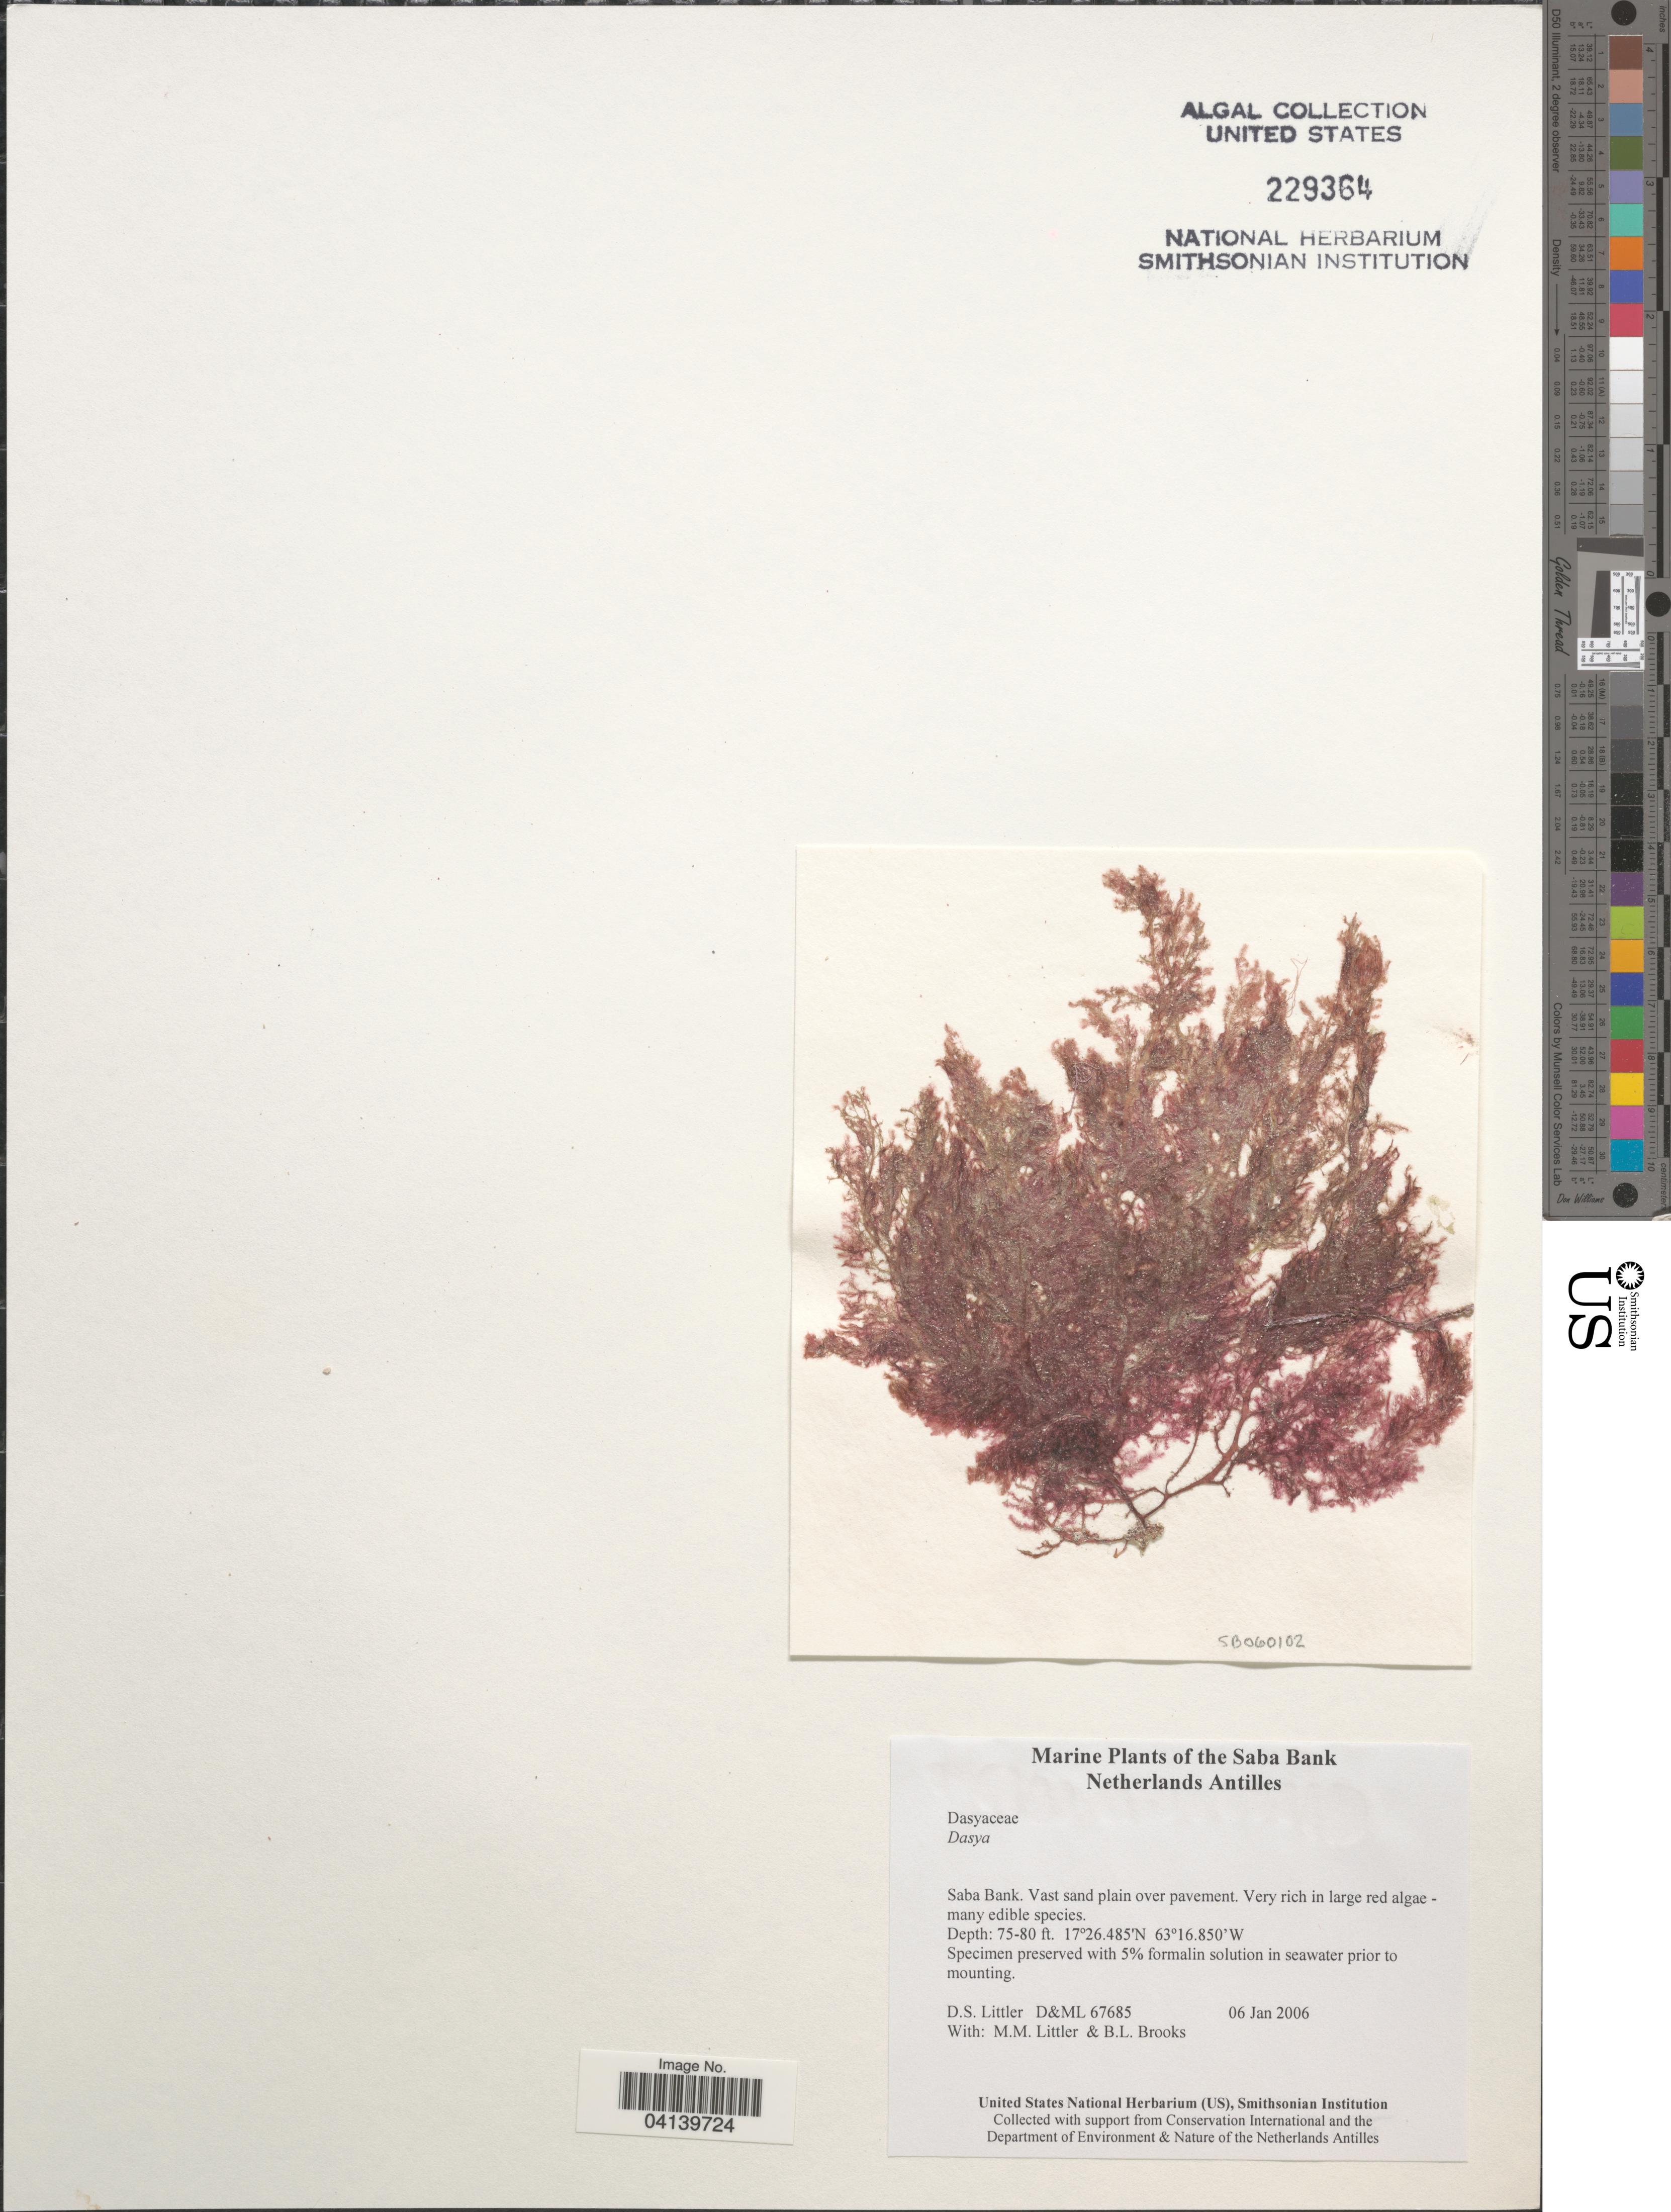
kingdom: Plantae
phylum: Rhodophyta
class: Florideophyceae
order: Ceramiales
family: Dasyaceae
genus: Dasya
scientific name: Dasya sp.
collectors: D. S. Littler & B. Brooks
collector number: D&ML 67685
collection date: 2006-01-06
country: Netherlands Antilles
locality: The Saba Bank.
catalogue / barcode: US 229364